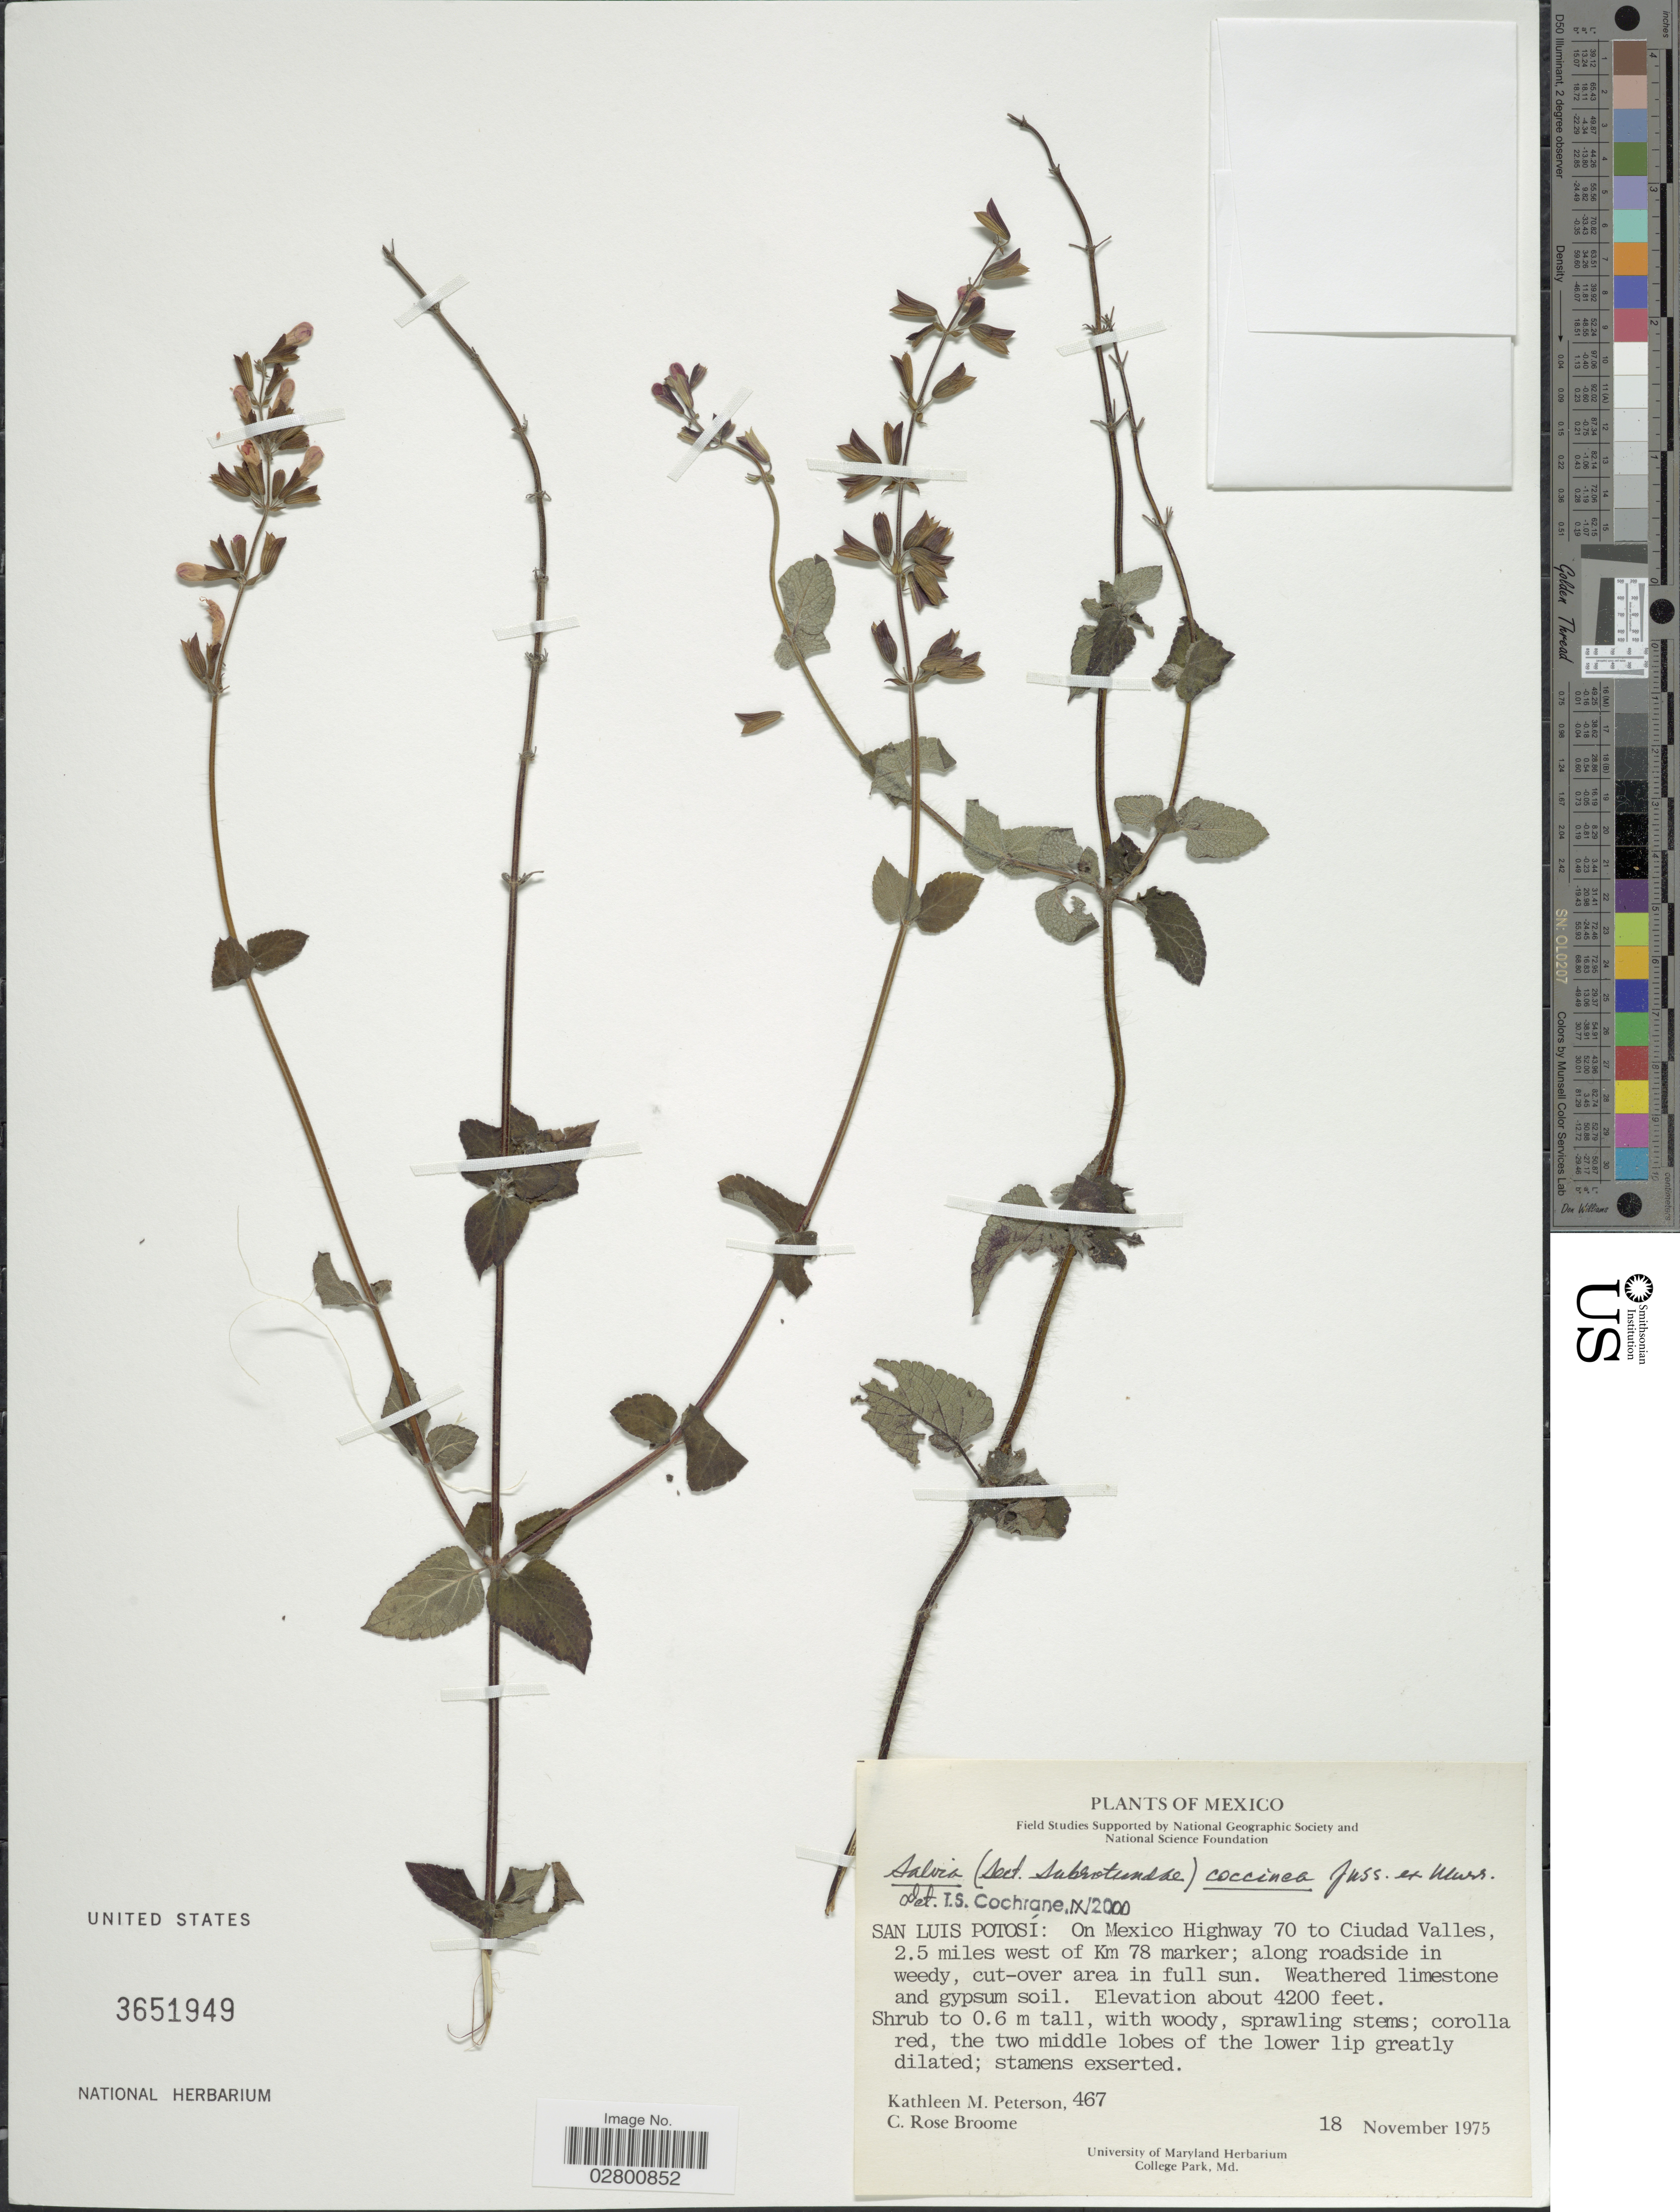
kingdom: Plantae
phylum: Tracheophyta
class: Magnoliopsida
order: Lamiales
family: Lamiaceae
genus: Salvia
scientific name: Salvia coccinea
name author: Etlinger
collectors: K. Peterson & C. Broome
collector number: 467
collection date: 1975-11-18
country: Mexico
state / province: San Luis Potosí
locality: On Mexico Highway 70 to Ciudad Valles, 2.5 miles west of Km 78 marker; along roadside in weedy, cut-over area in full sun.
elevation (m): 1280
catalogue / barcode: US 3651949